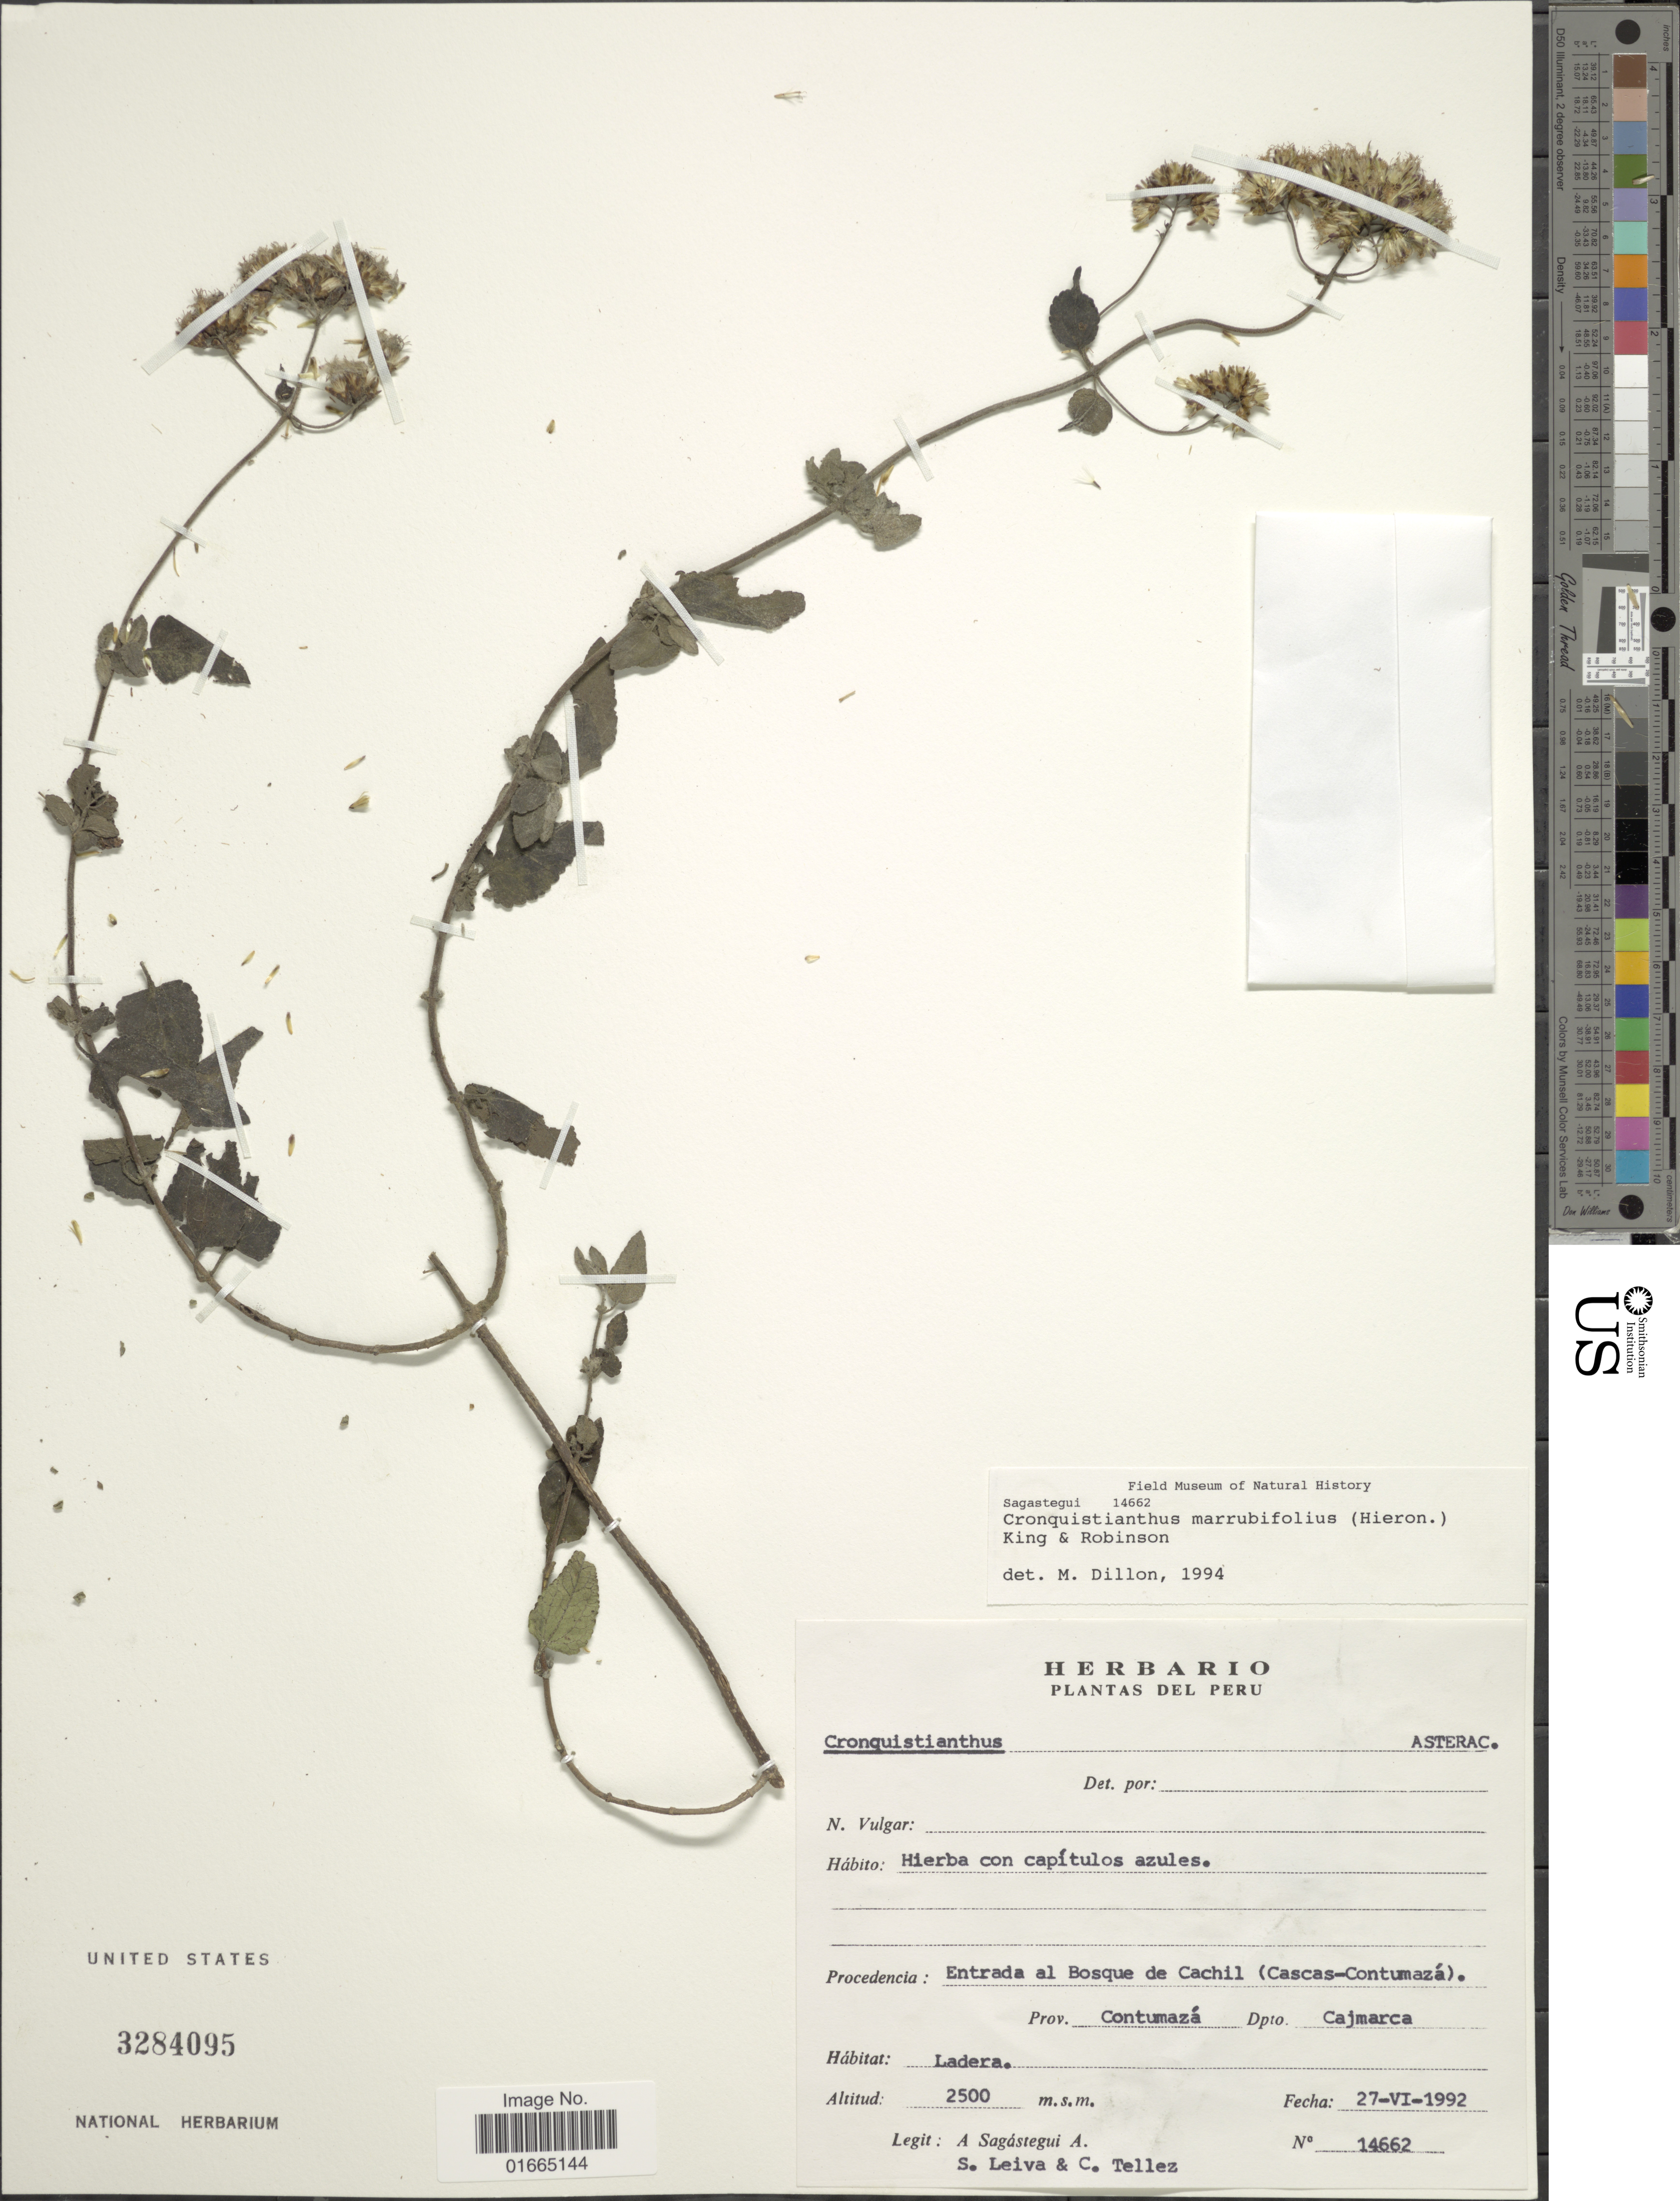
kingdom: Plantae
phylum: Tracheophyta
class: Magnoliopsida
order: Asterales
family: Asteraceae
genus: Cronquistianthus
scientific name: Cronquistianthus marrubiifolius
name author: (Hieron.) R.M. King & H. Rob.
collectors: A. Sagástegui A., S. Leiva & C. Téllez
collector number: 14662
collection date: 1992-06-27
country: Peru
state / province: Cajamarca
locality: Entrada al Bosque de Cachil (Cascas-Contumazá). Prov. Contumazá. Dpto. Cajamarca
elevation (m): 2500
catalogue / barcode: US 3284095